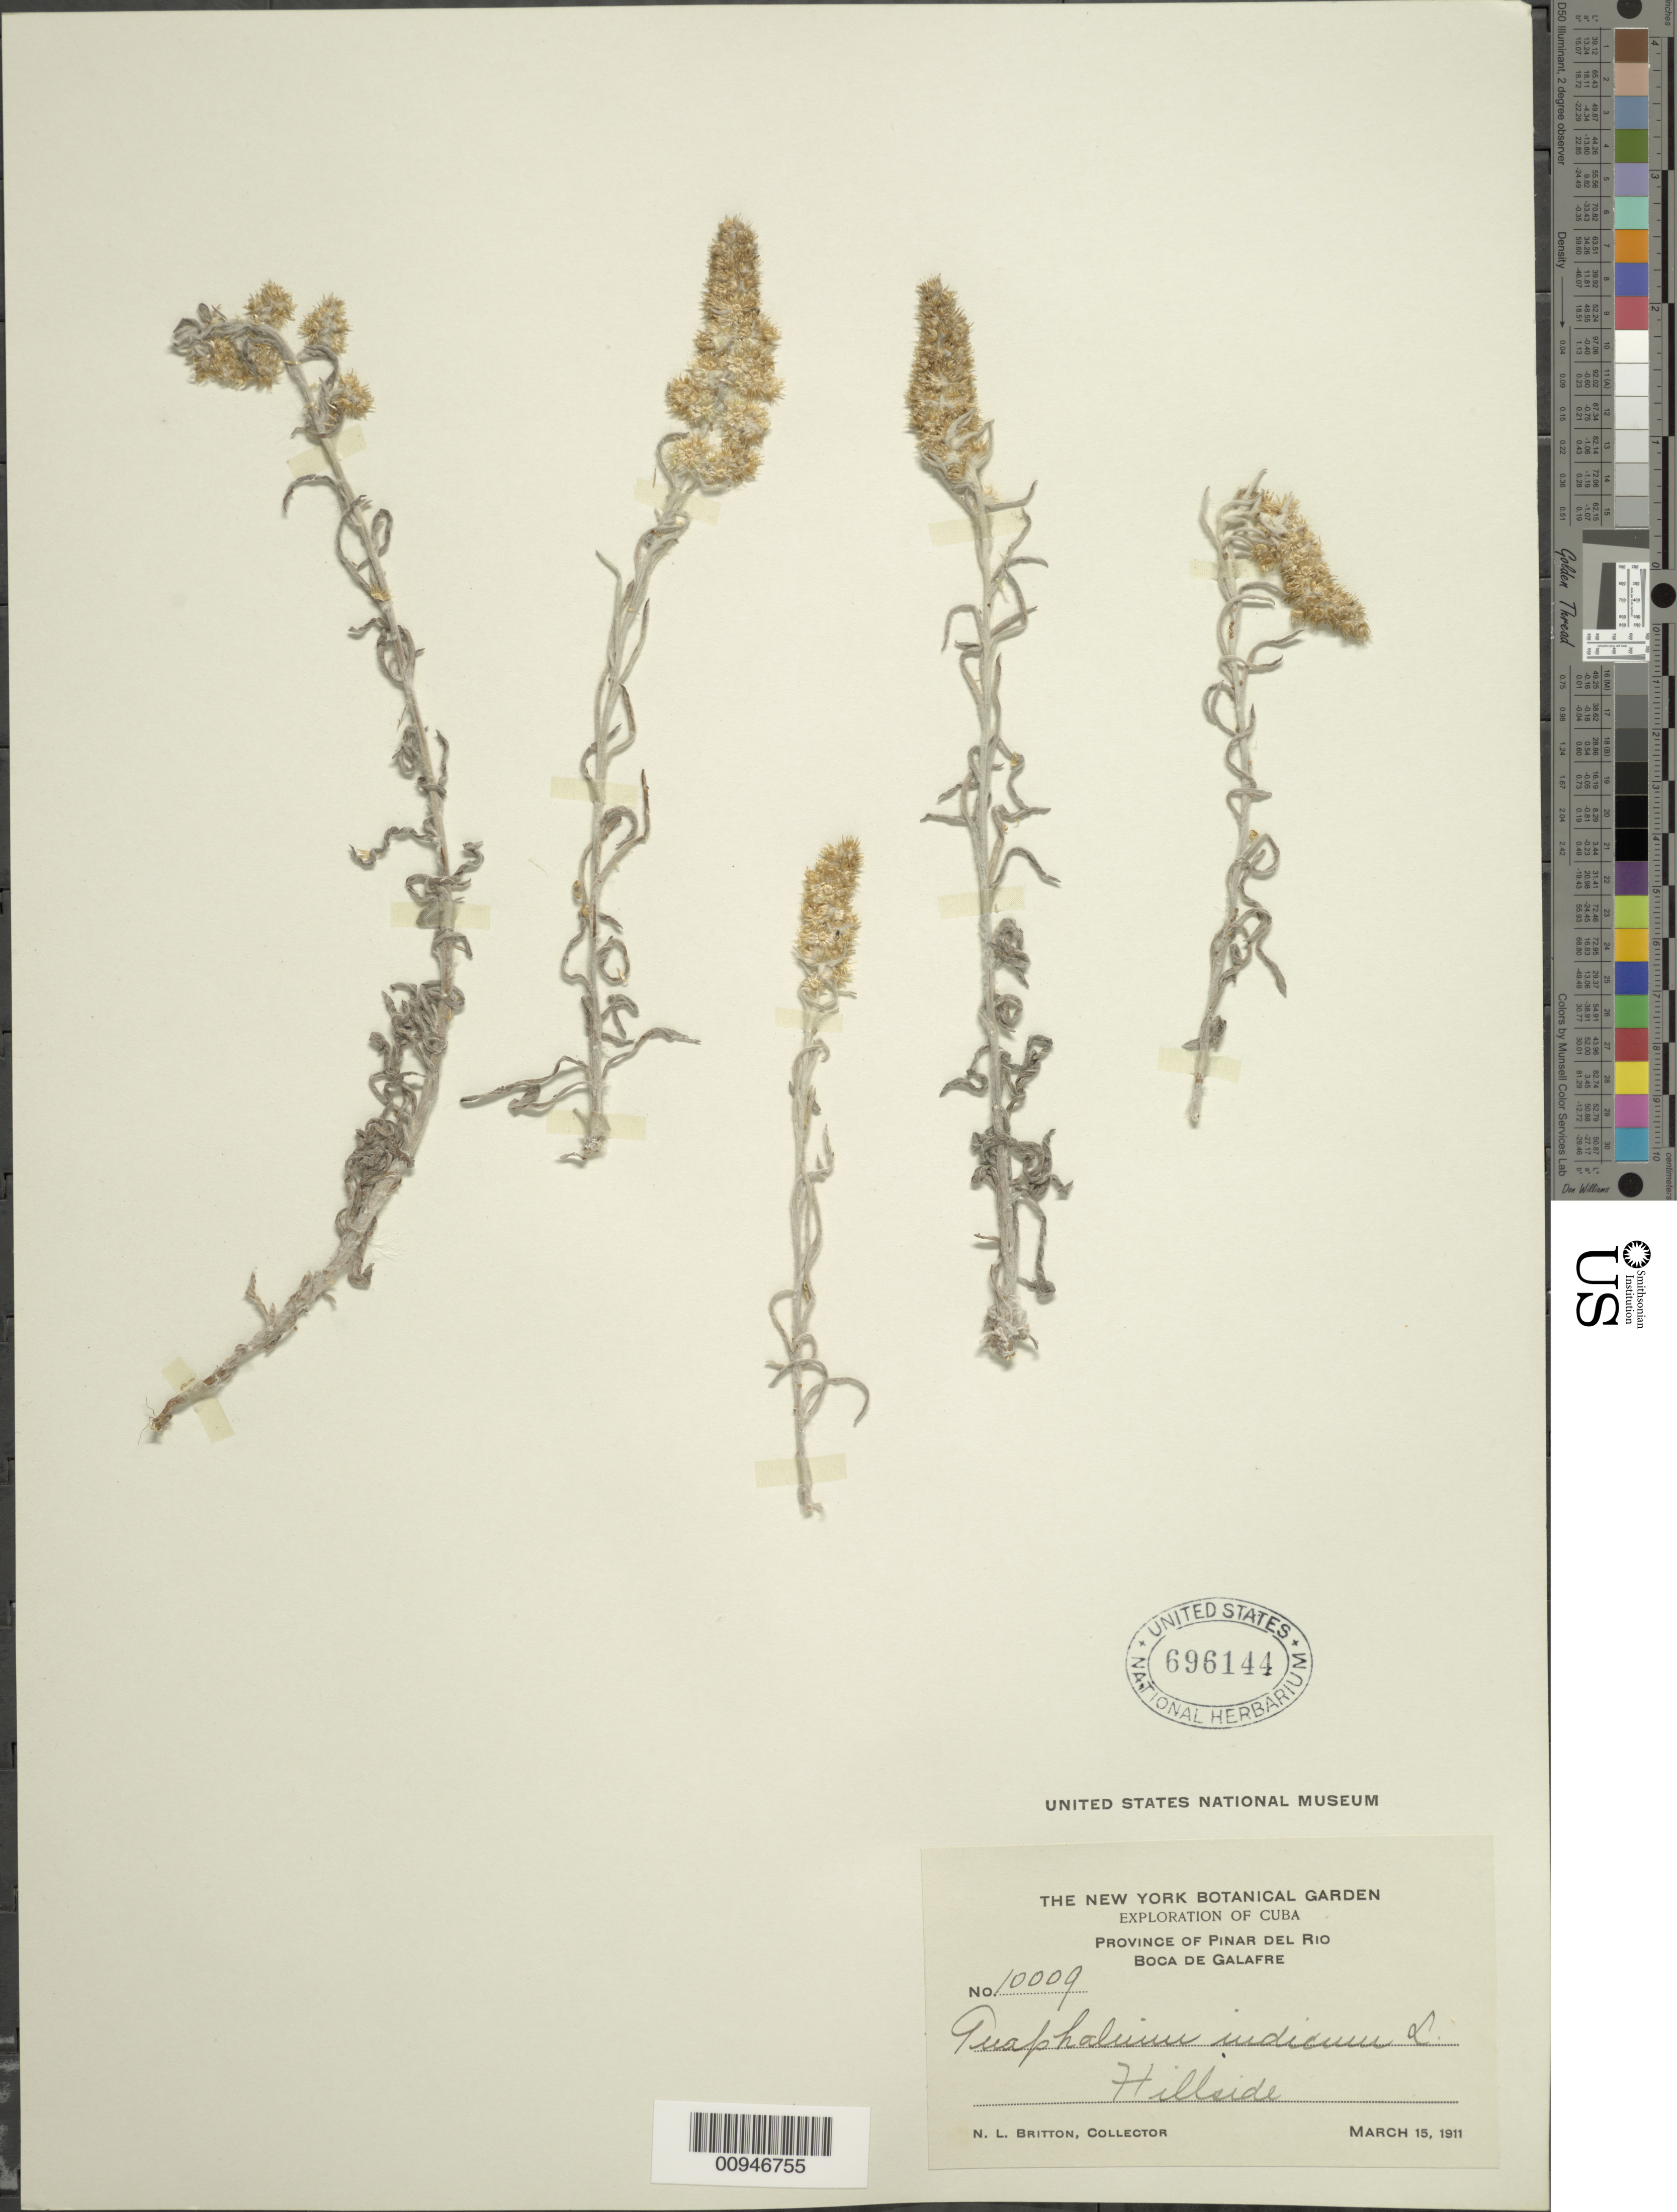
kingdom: Plantae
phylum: Tracheophyta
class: Magnoliopsida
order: Asterales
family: Asteraceae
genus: Helichrysum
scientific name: Helichrysum indicum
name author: (L.) Grierson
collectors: N. Britton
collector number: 10009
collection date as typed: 15 Mar 1911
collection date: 1911-03-15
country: Cuba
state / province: Pinar del Rio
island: Cuba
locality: Boca de Galafre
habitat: Hillsides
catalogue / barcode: US 696144